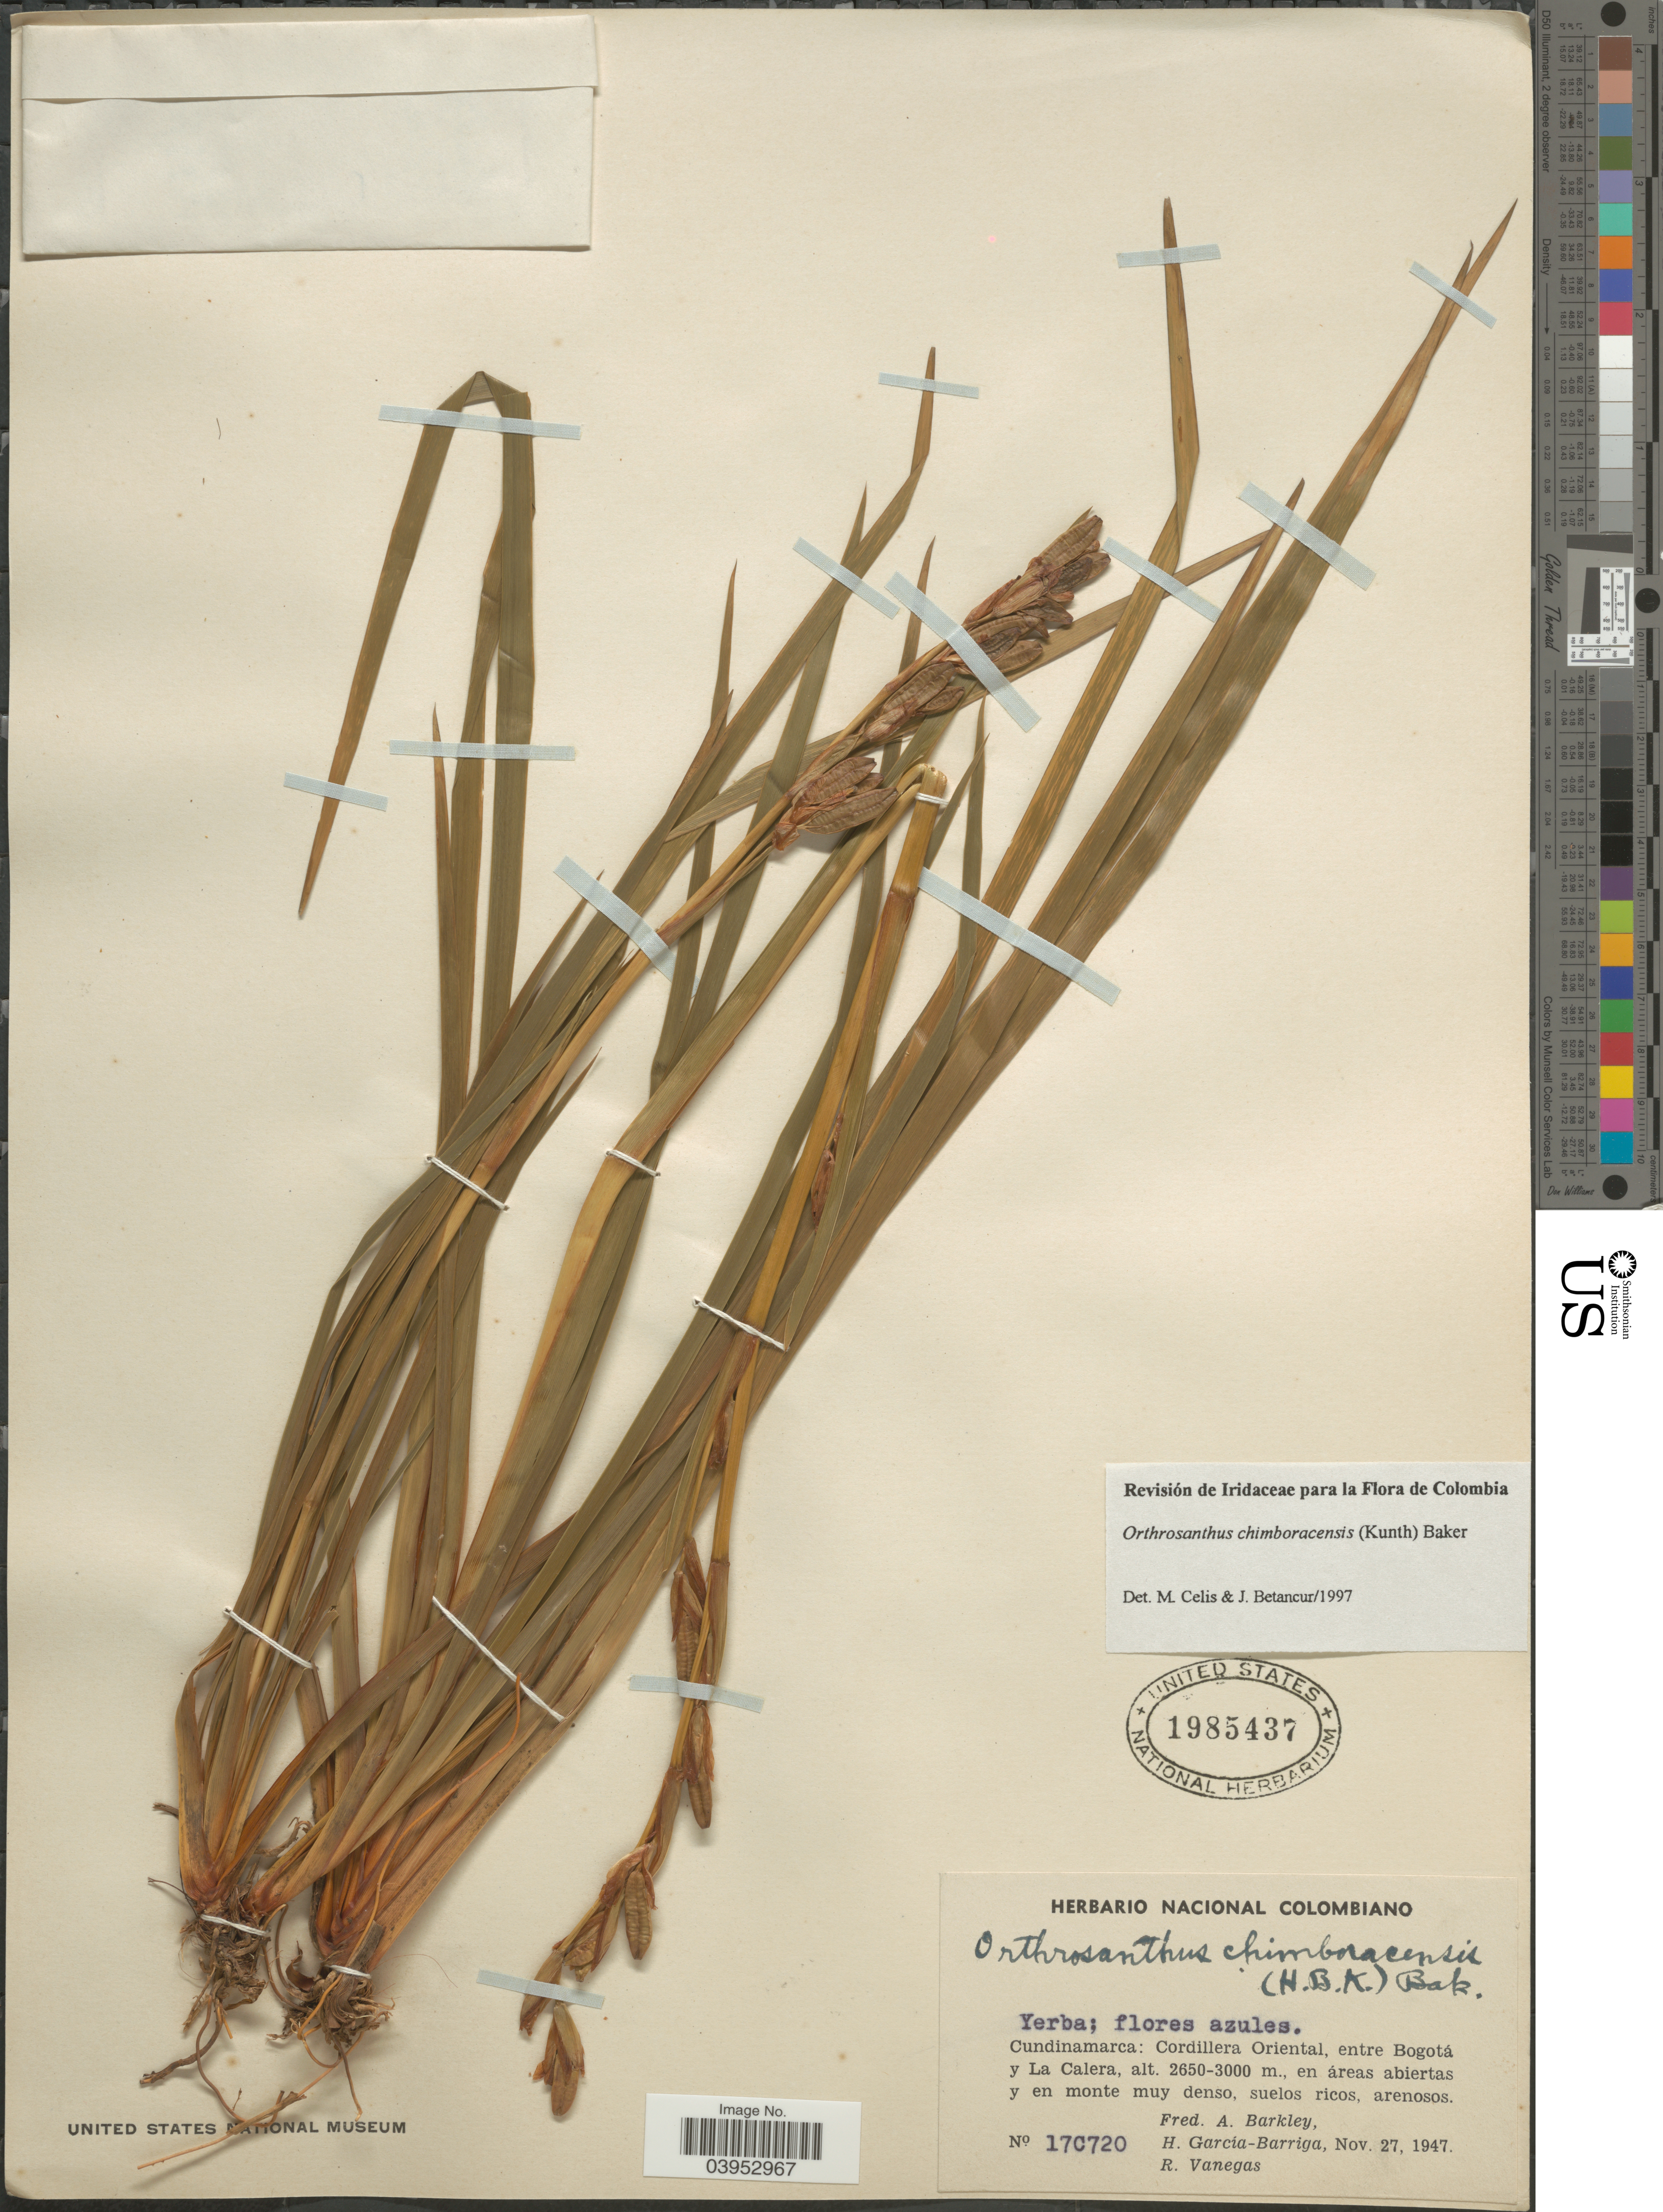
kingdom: Plantae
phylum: Tracheophyta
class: Liliopsida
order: Asparagales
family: Iridaceae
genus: Orthrosanthus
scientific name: Orthrosanthus chimboracensis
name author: (Kunth) Baker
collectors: F. A. Barkley, H. García Barriga & R. Vanegas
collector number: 17C720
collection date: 1947-11-27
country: Colombia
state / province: Cundinamarca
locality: Cordillera Oriental, entre Bogotá y La Calera.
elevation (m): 2650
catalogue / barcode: US 1985437